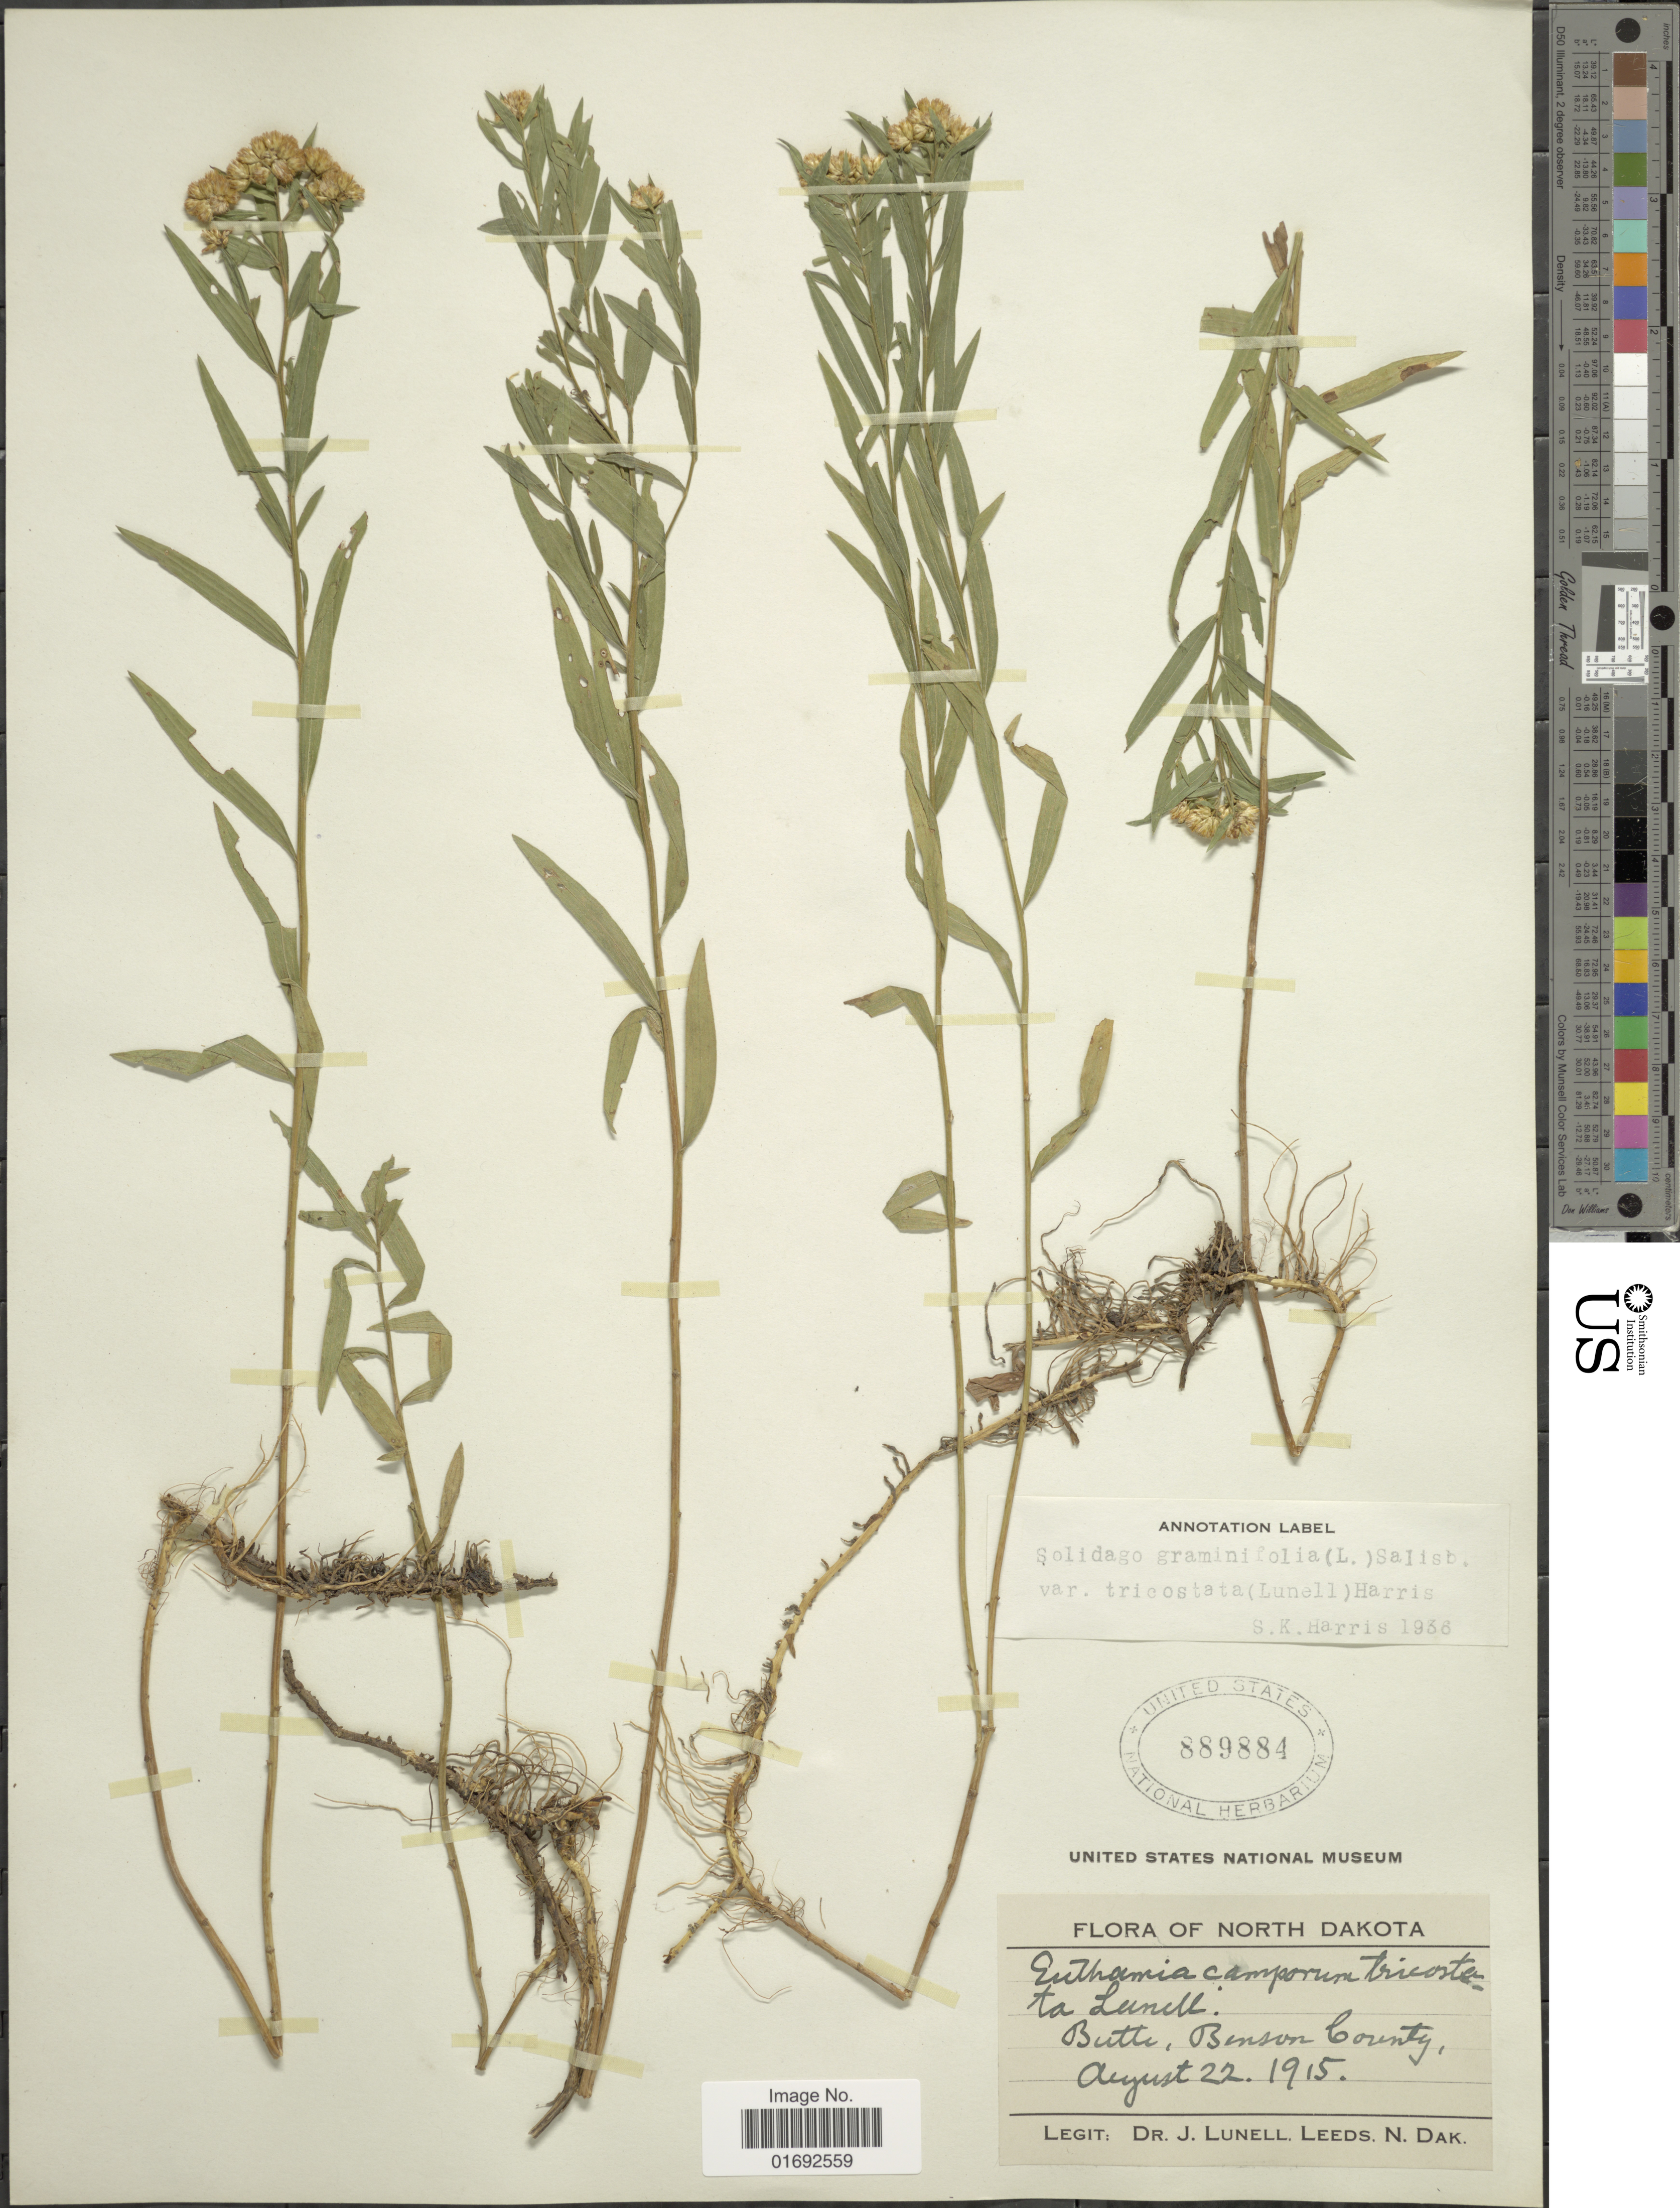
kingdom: Plantae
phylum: Tracheophyta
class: Magnoliopsida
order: Asterales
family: Asteraceae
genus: Euthamia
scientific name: Euthamia graminifolia var. major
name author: (Michx.) Moldenke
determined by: Urbatsch, Lowell E., Curator (LSU), Louisiana State University (UNITED STATES)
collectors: J. Lunell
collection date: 1915-08-22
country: United States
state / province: North Dakota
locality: Butte, Benson County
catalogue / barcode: US 889884